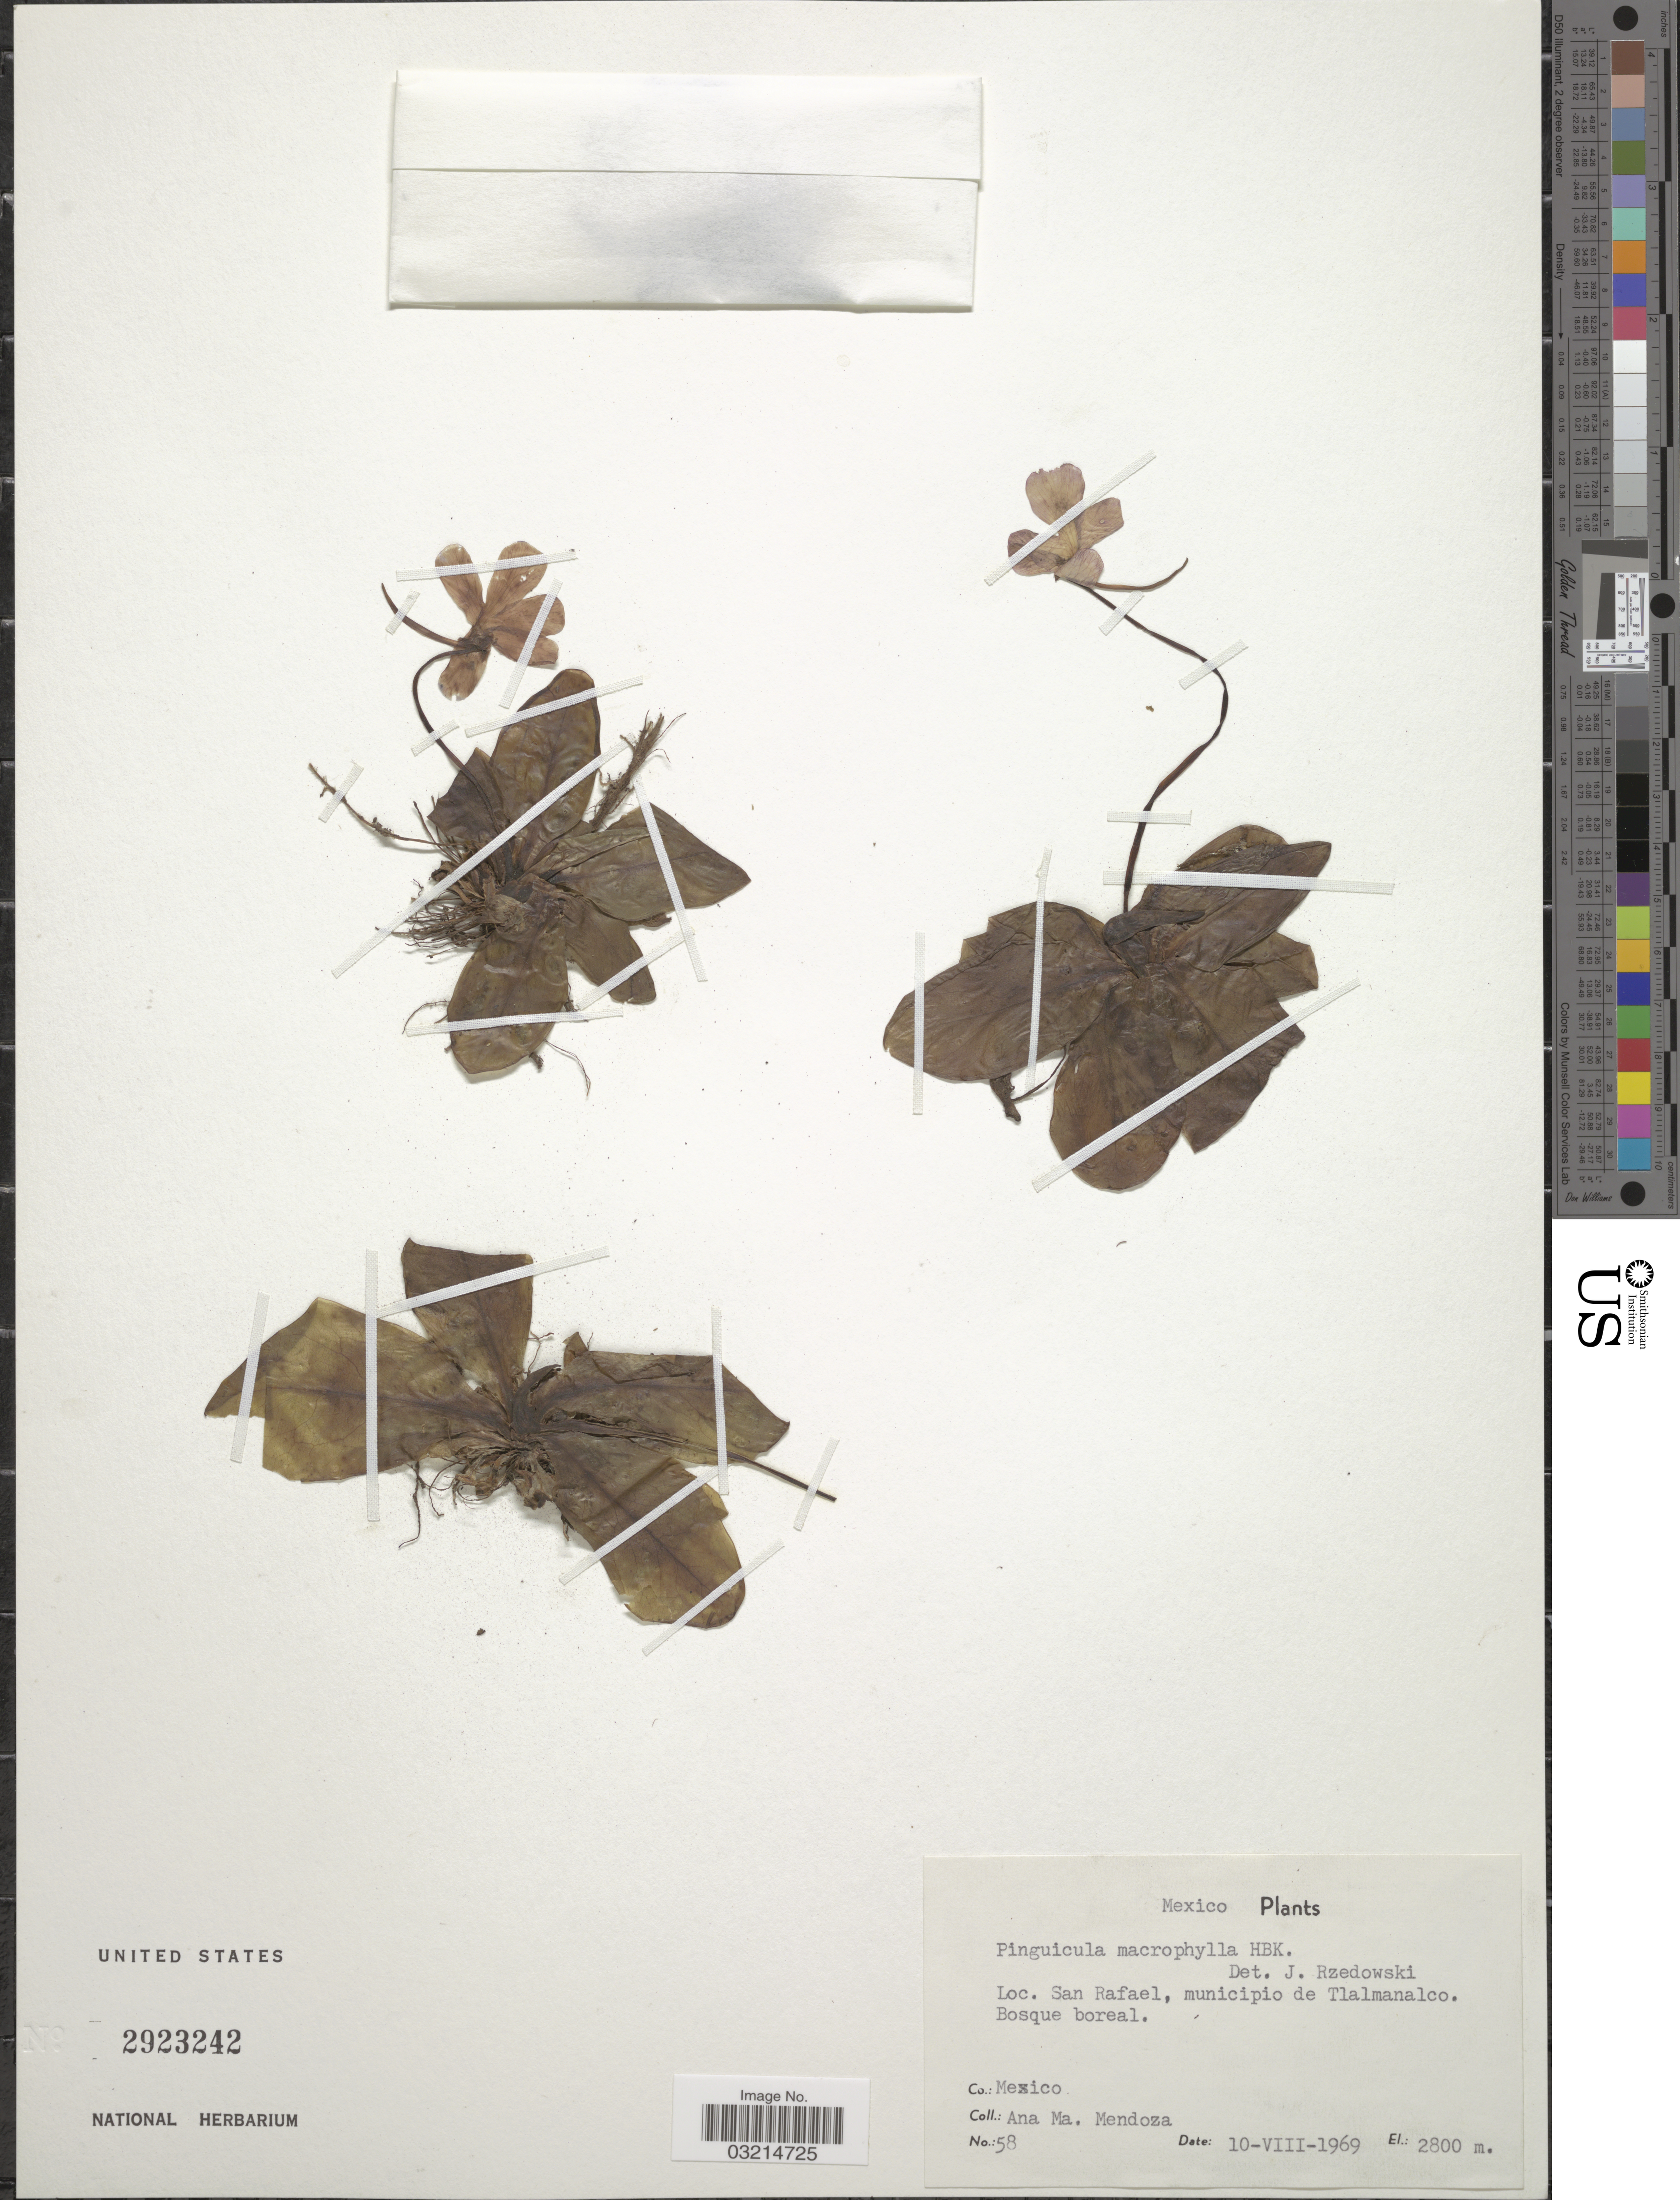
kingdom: Plantae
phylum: Tracheophyta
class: Magnoliopsida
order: Lamiales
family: Lentibulariaceae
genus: Pinguicula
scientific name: Pinguicula macrophylla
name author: Kunth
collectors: A. Mendoza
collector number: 58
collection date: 1969-08-10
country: Mexico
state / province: México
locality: San Rafael, municipio de Tlalmanalco. Co.: Mexico.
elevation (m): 2800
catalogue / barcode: US 2923242